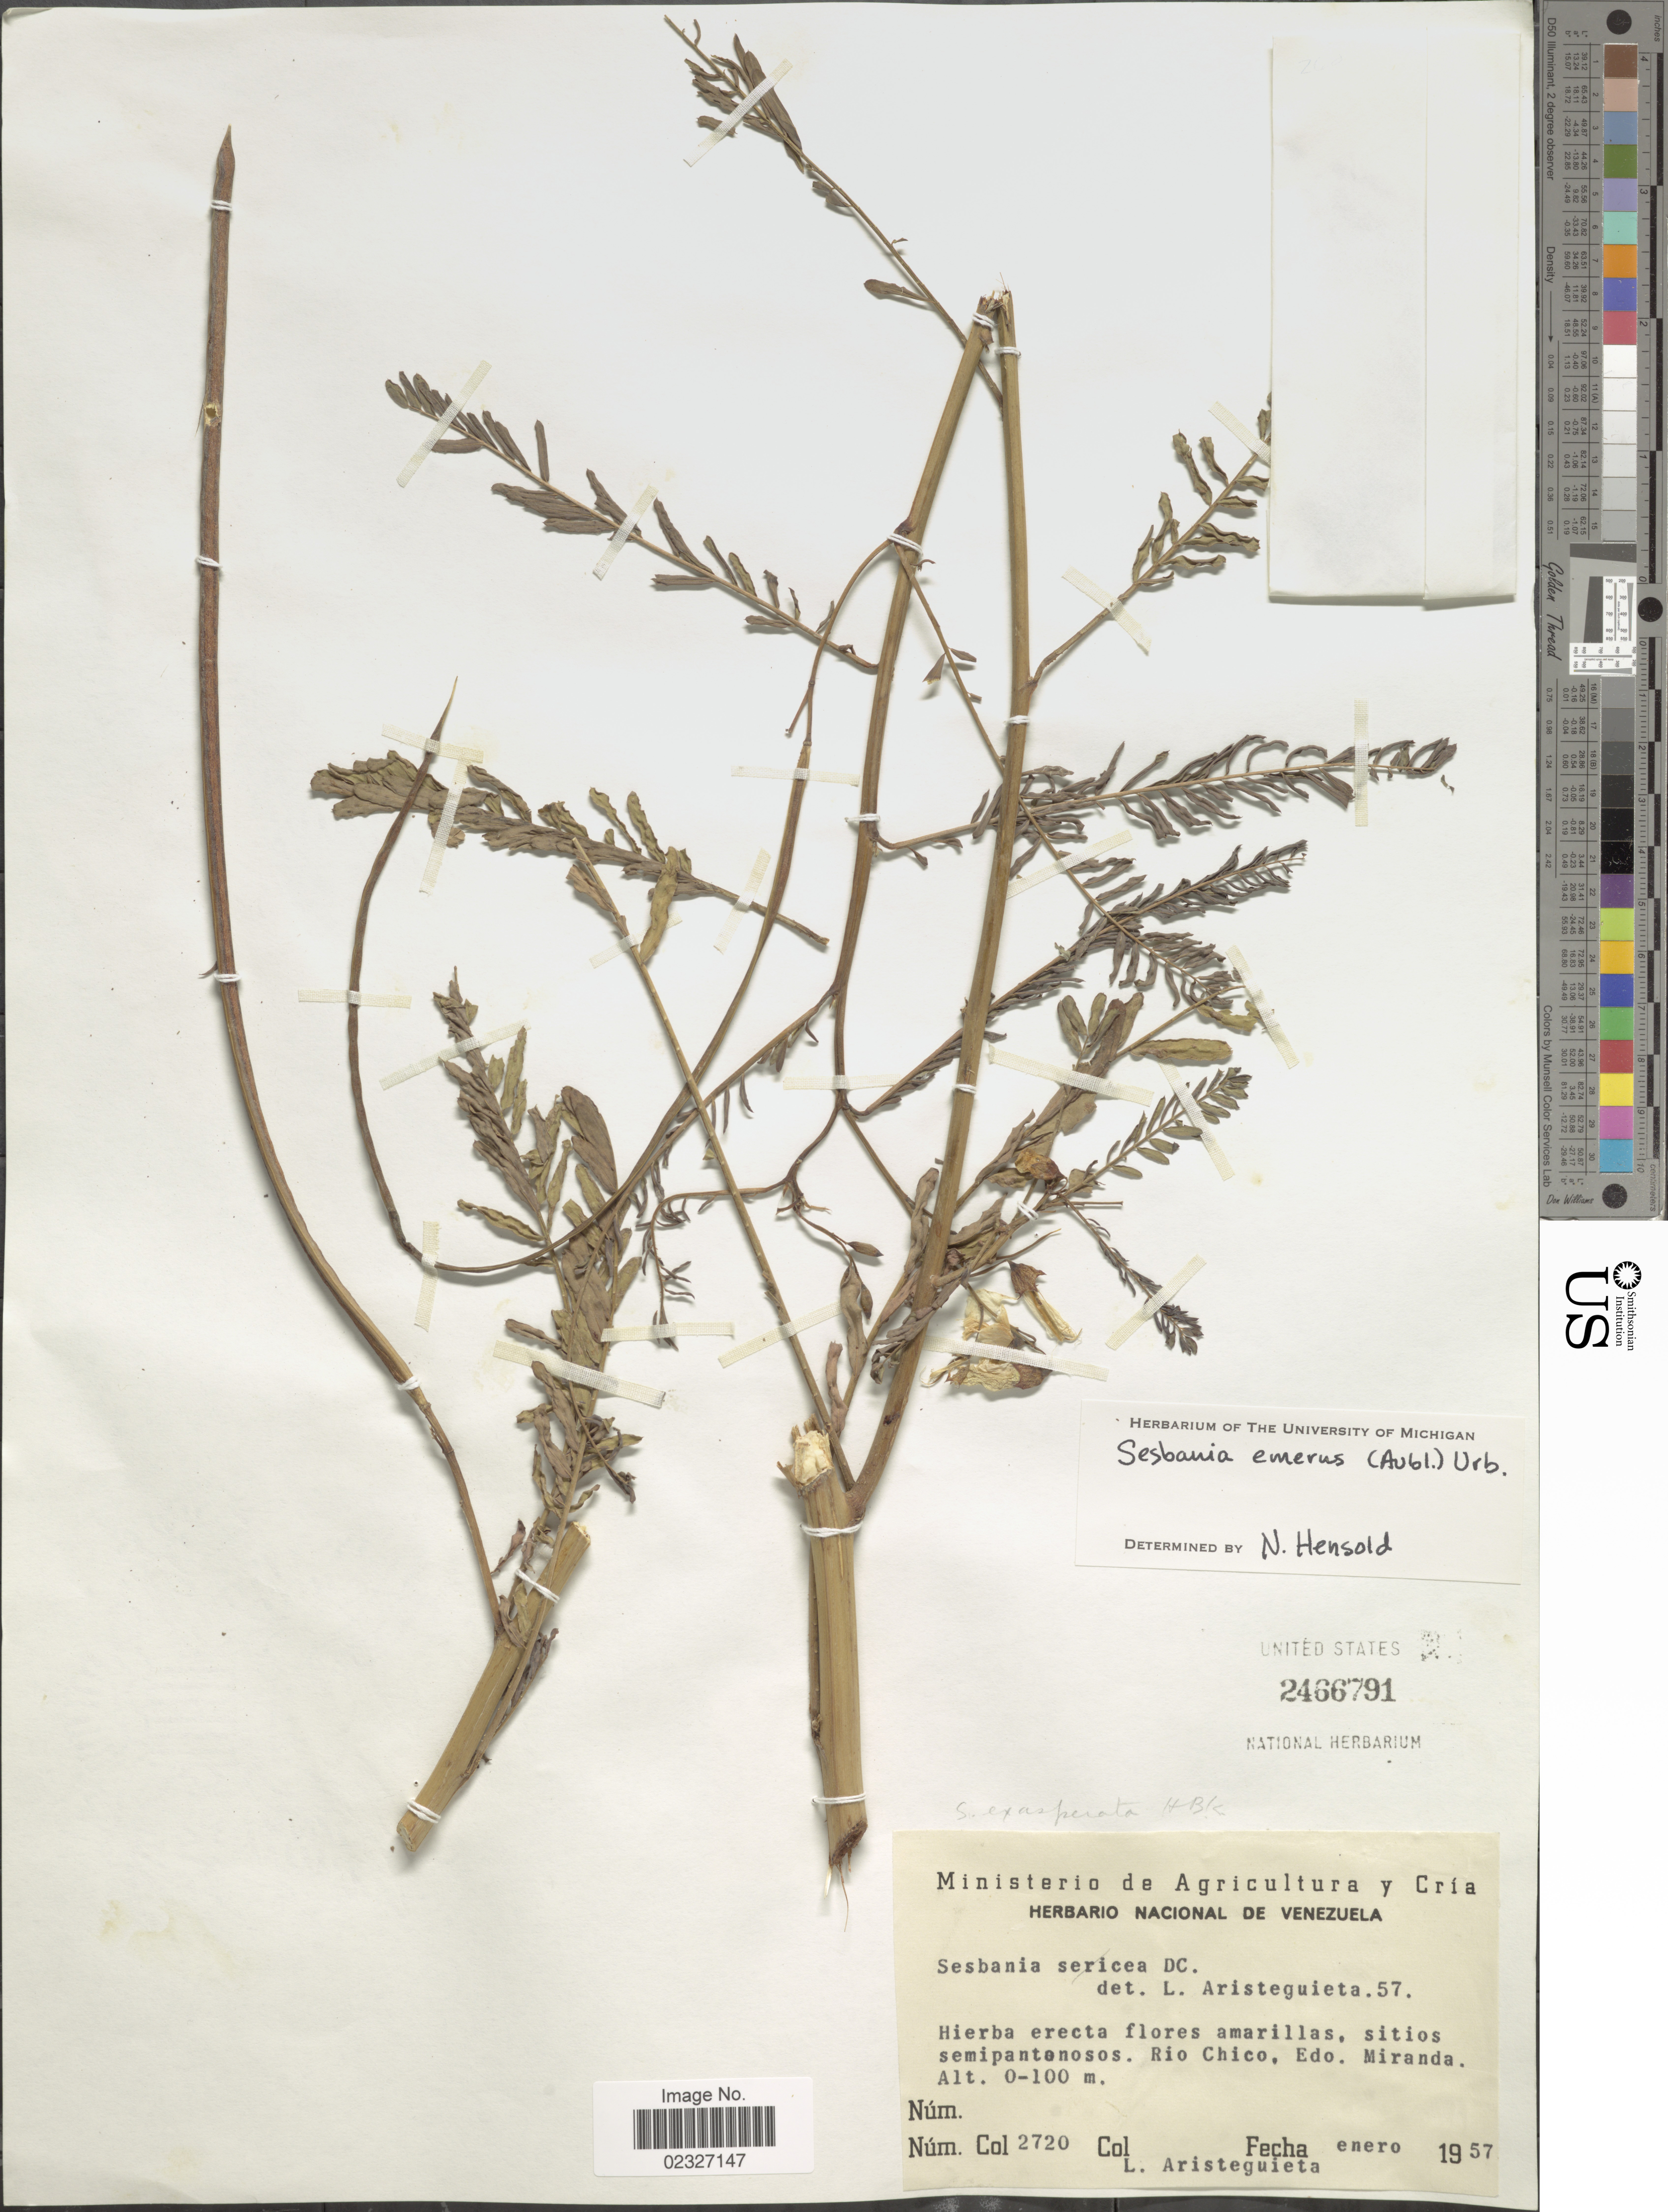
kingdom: Plantae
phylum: Tracheophyta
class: Magnoliopsida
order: Fabales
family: Fabaceae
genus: Sesbania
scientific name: Sesbania emerus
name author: (Aubl.) Urb.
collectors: L. Aristeguieta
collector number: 2720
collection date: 1957-01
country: Venezuela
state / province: Miranda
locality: Hierba ercta flores amarillas, sitios semipantonosos. Rio Chico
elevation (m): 0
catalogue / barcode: US 2466791